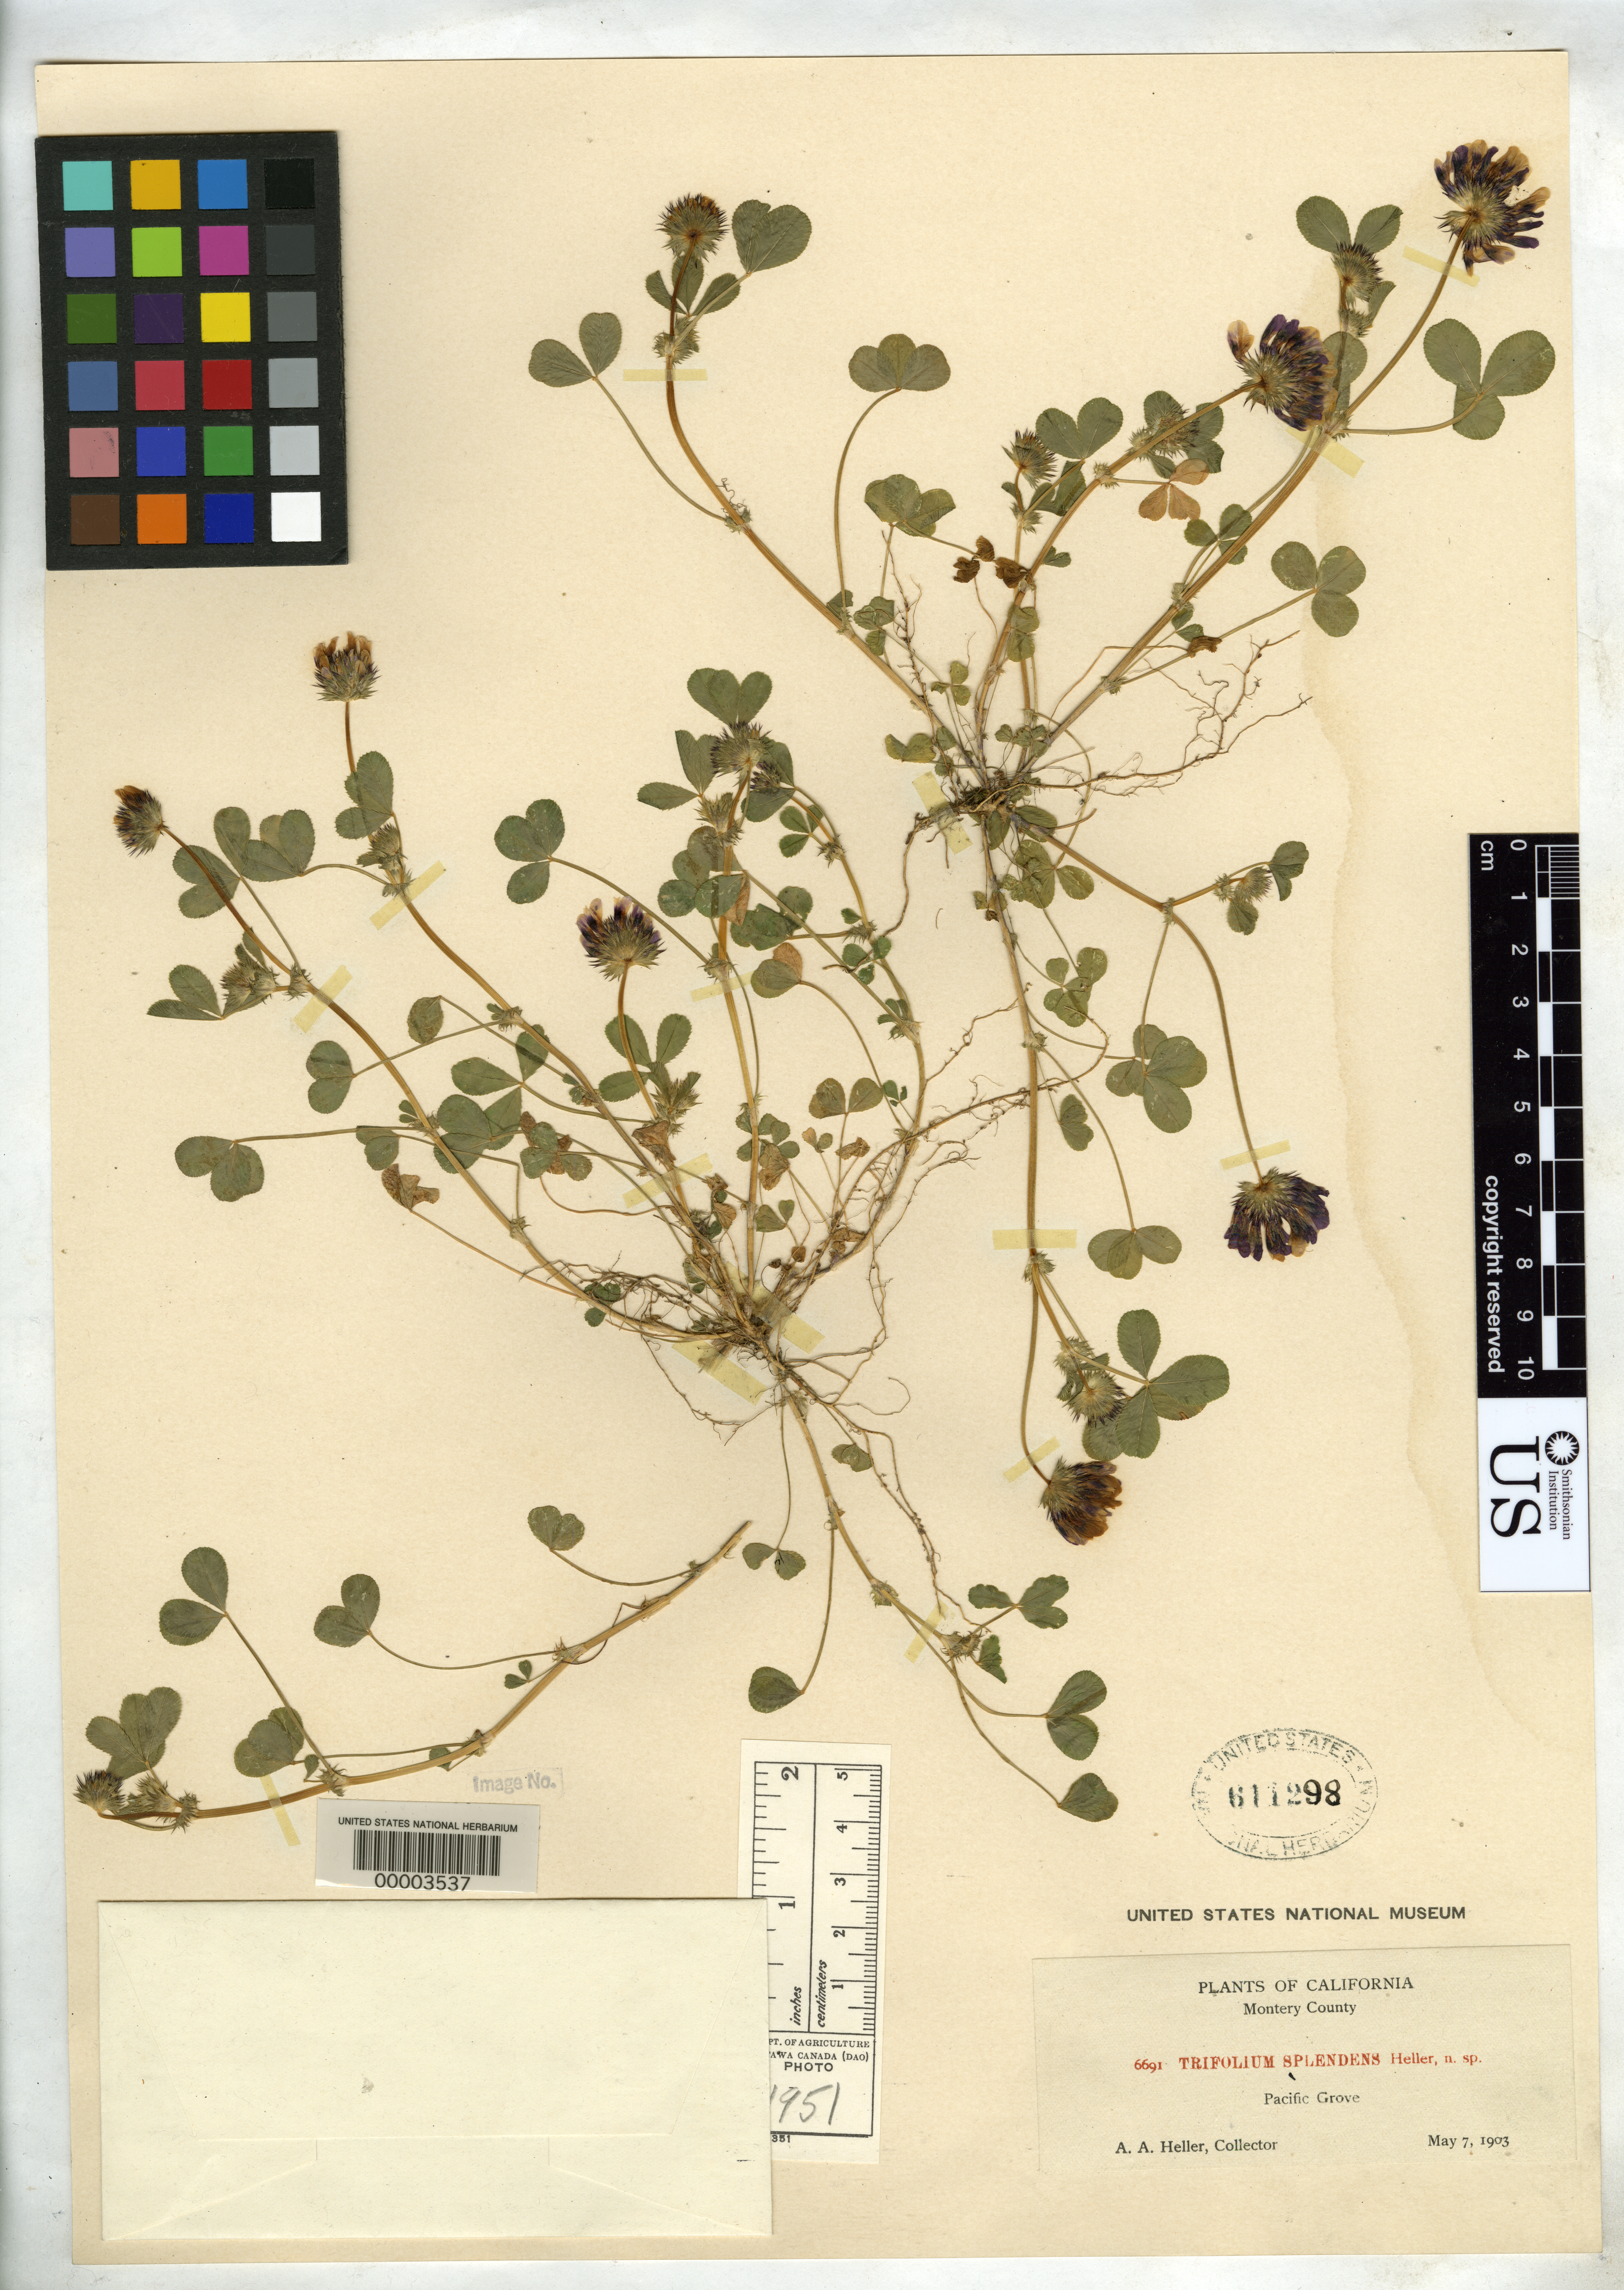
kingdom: Plantae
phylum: Tracheophyta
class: Magnoliopsida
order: Fabales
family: Fabaceae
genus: Trifolium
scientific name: Trifolium splendens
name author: A. Heller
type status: Isotype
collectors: A. A. Heller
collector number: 6691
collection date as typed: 07 May 1903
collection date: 1903-05-07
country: United States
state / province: California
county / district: Monterey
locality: Pacific Grove.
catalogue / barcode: US 611298